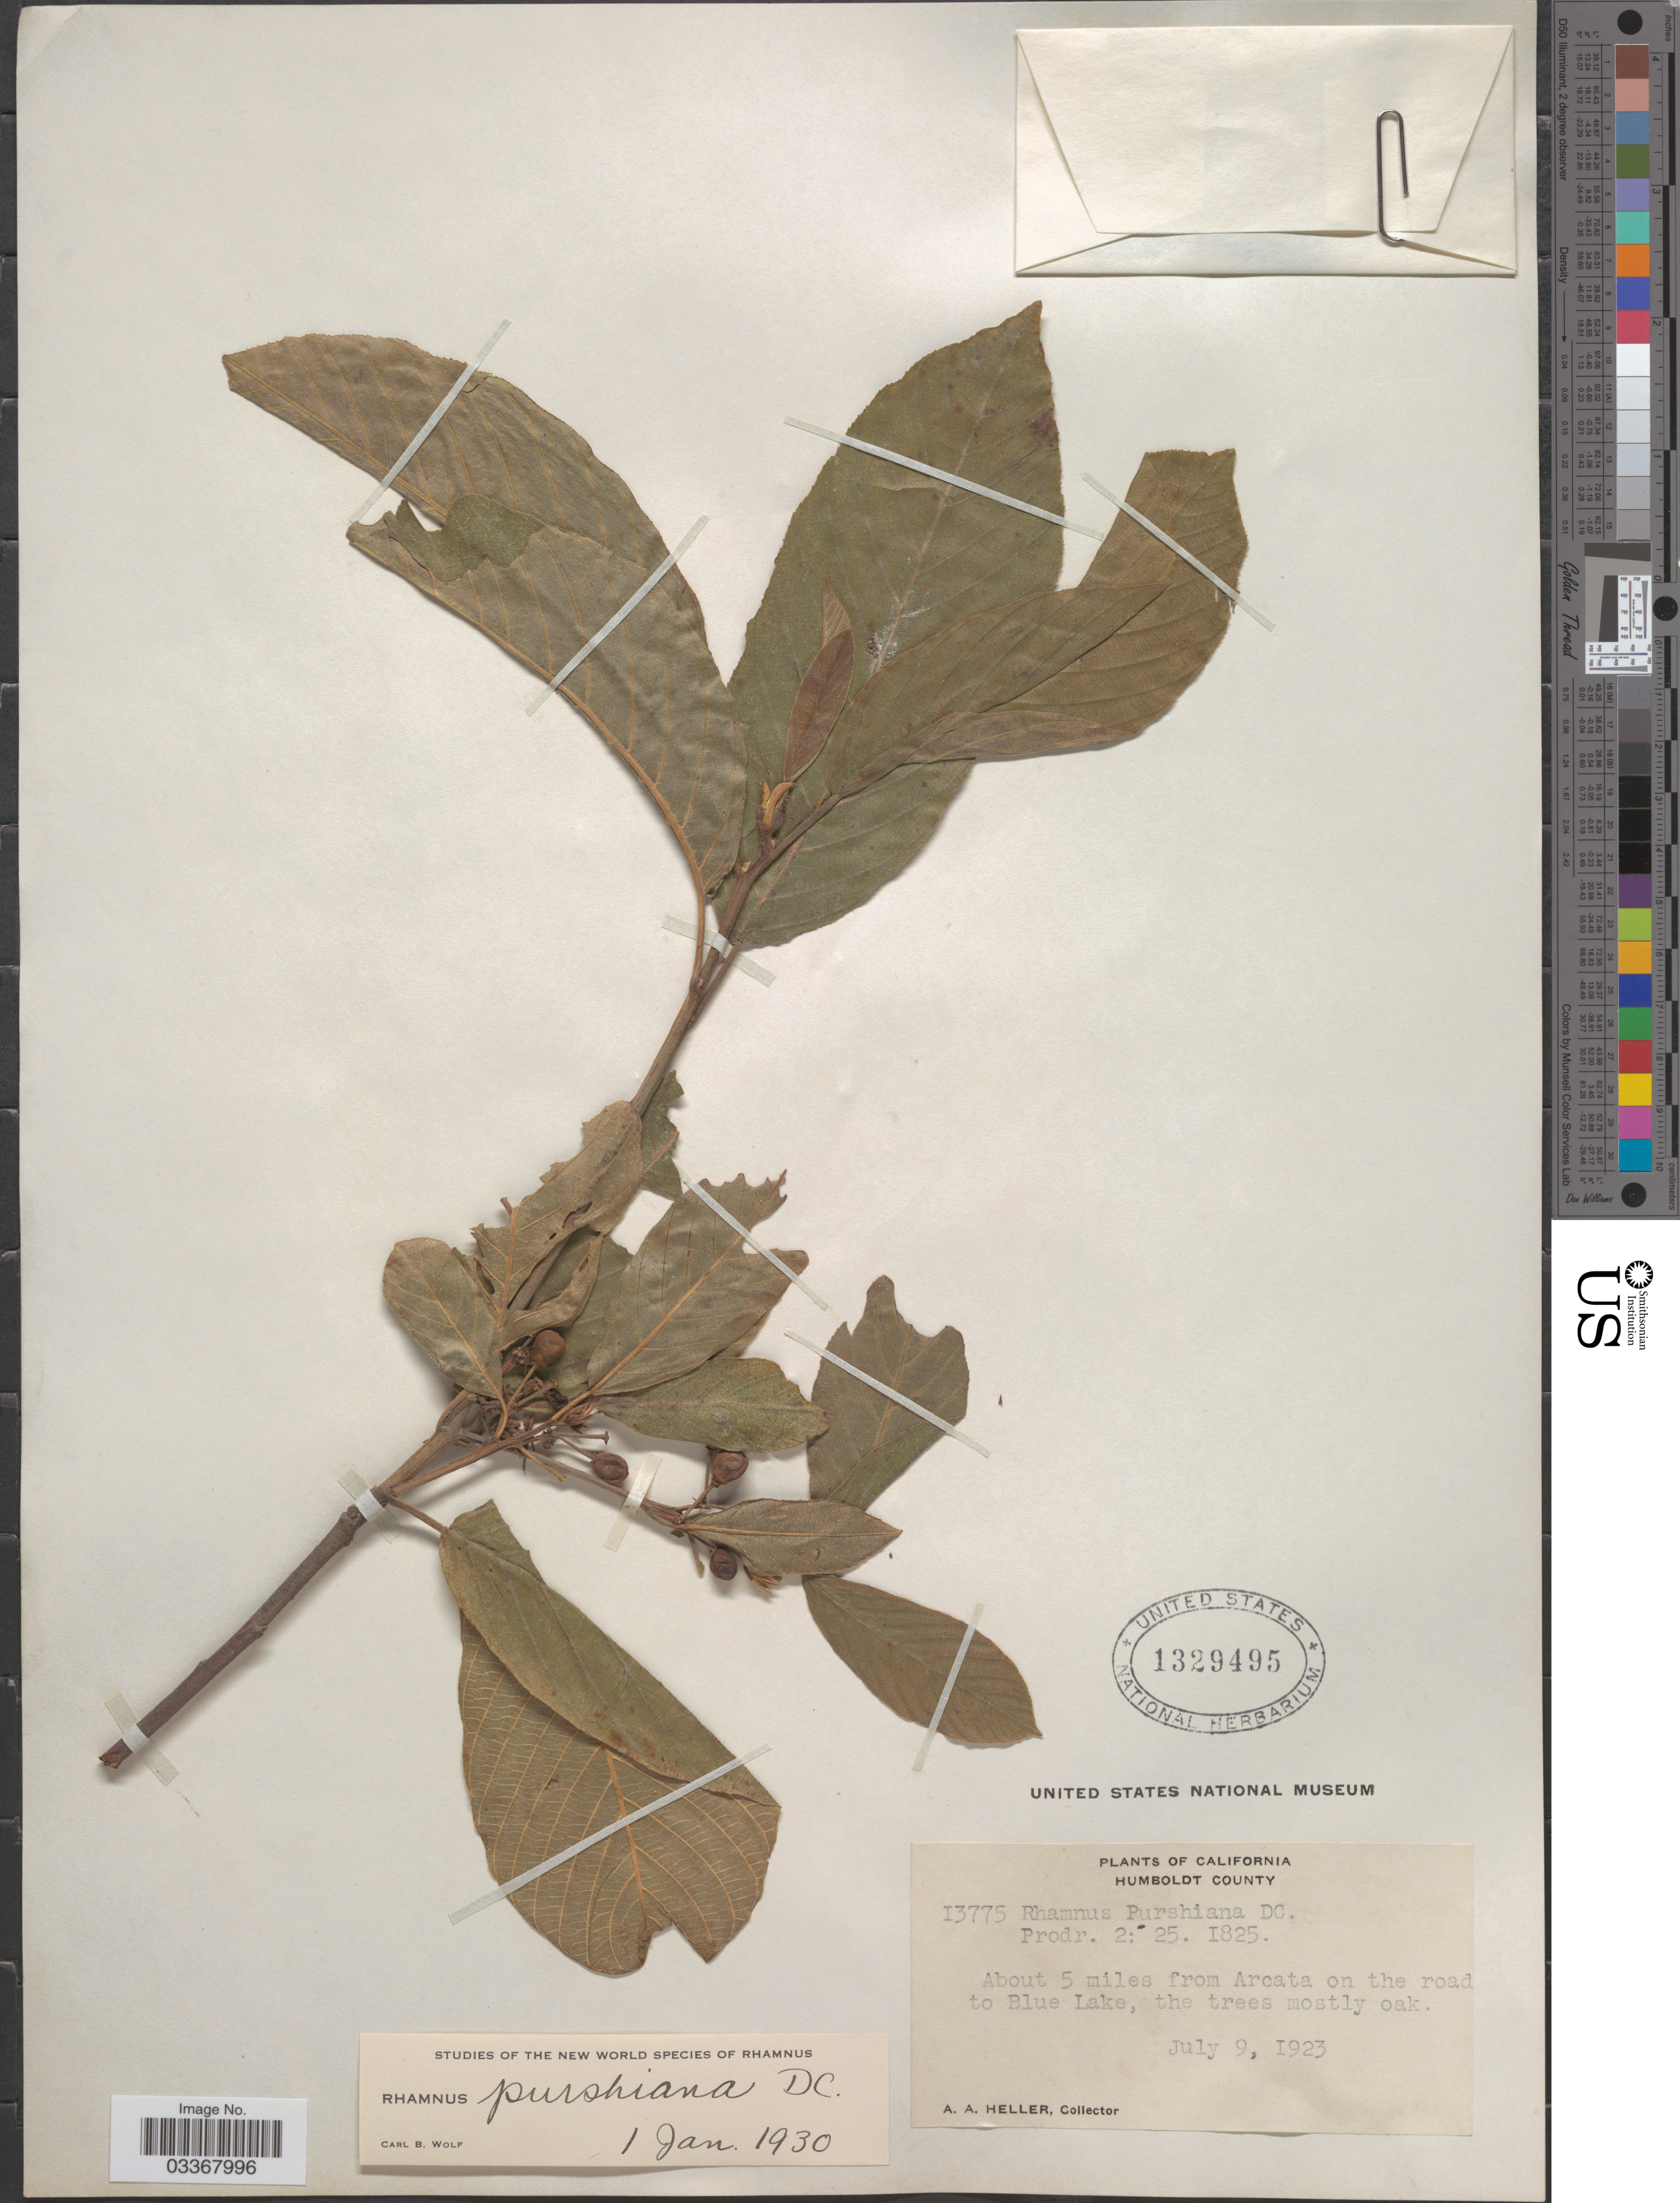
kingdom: Plantae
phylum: Tracheophyta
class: Magnoliopsida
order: Rosales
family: Rhamnaceae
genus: Frangula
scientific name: Frangula purshiana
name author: (DC.) A. Gray ex J.G. Cooper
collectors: A. A. Heller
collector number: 13775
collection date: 1923-07-09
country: United States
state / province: California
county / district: Humboldt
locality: Humboldt County, About 5 miles from Arcata on the road to Blue Lake.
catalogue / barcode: US 1329495